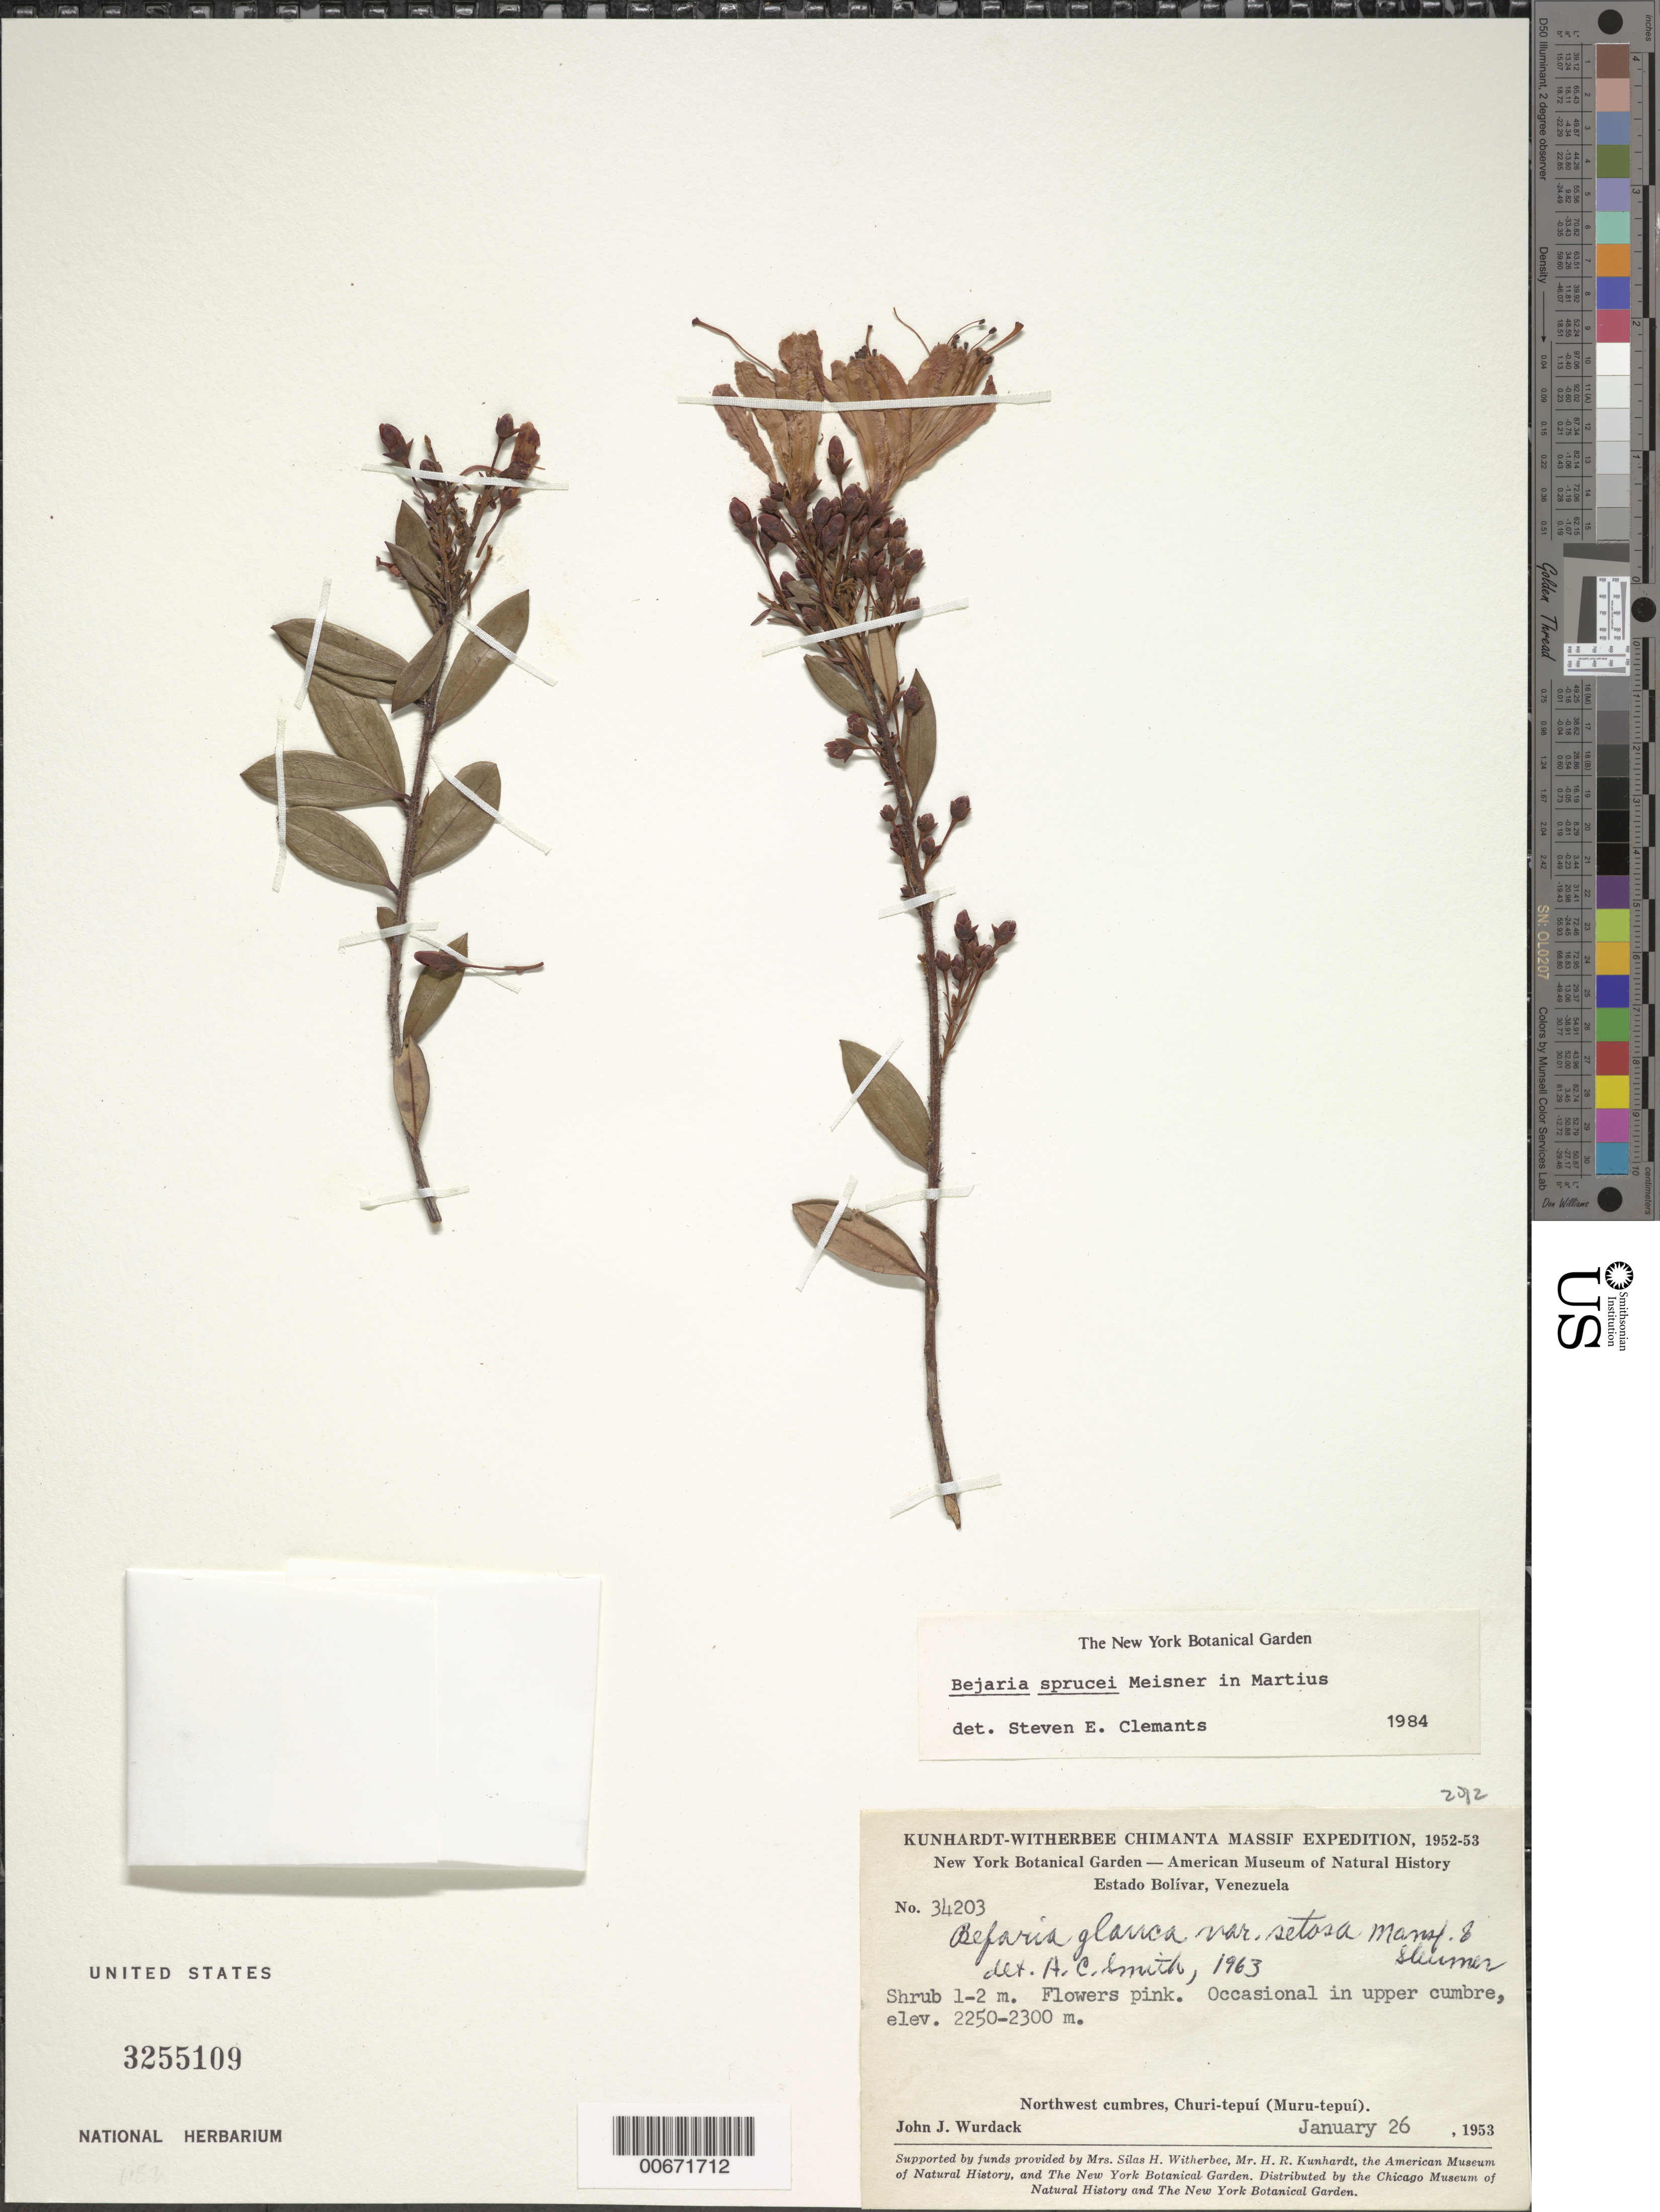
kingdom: Plantae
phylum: Tracheophyta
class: Magnoliopsida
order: Ericales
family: Ericaceae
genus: Befaria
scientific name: Befaria sprucei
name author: Meisn.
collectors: J. J. Wurdack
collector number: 34203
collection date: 1953-01-26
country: Venezuela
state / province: Bolivar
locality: Northwest cumbres, Churi-tepuí (Muru-tepuí), Kunhardt-Witherbee Chimanta Massif.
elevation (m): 2250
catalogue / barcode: US 3255109